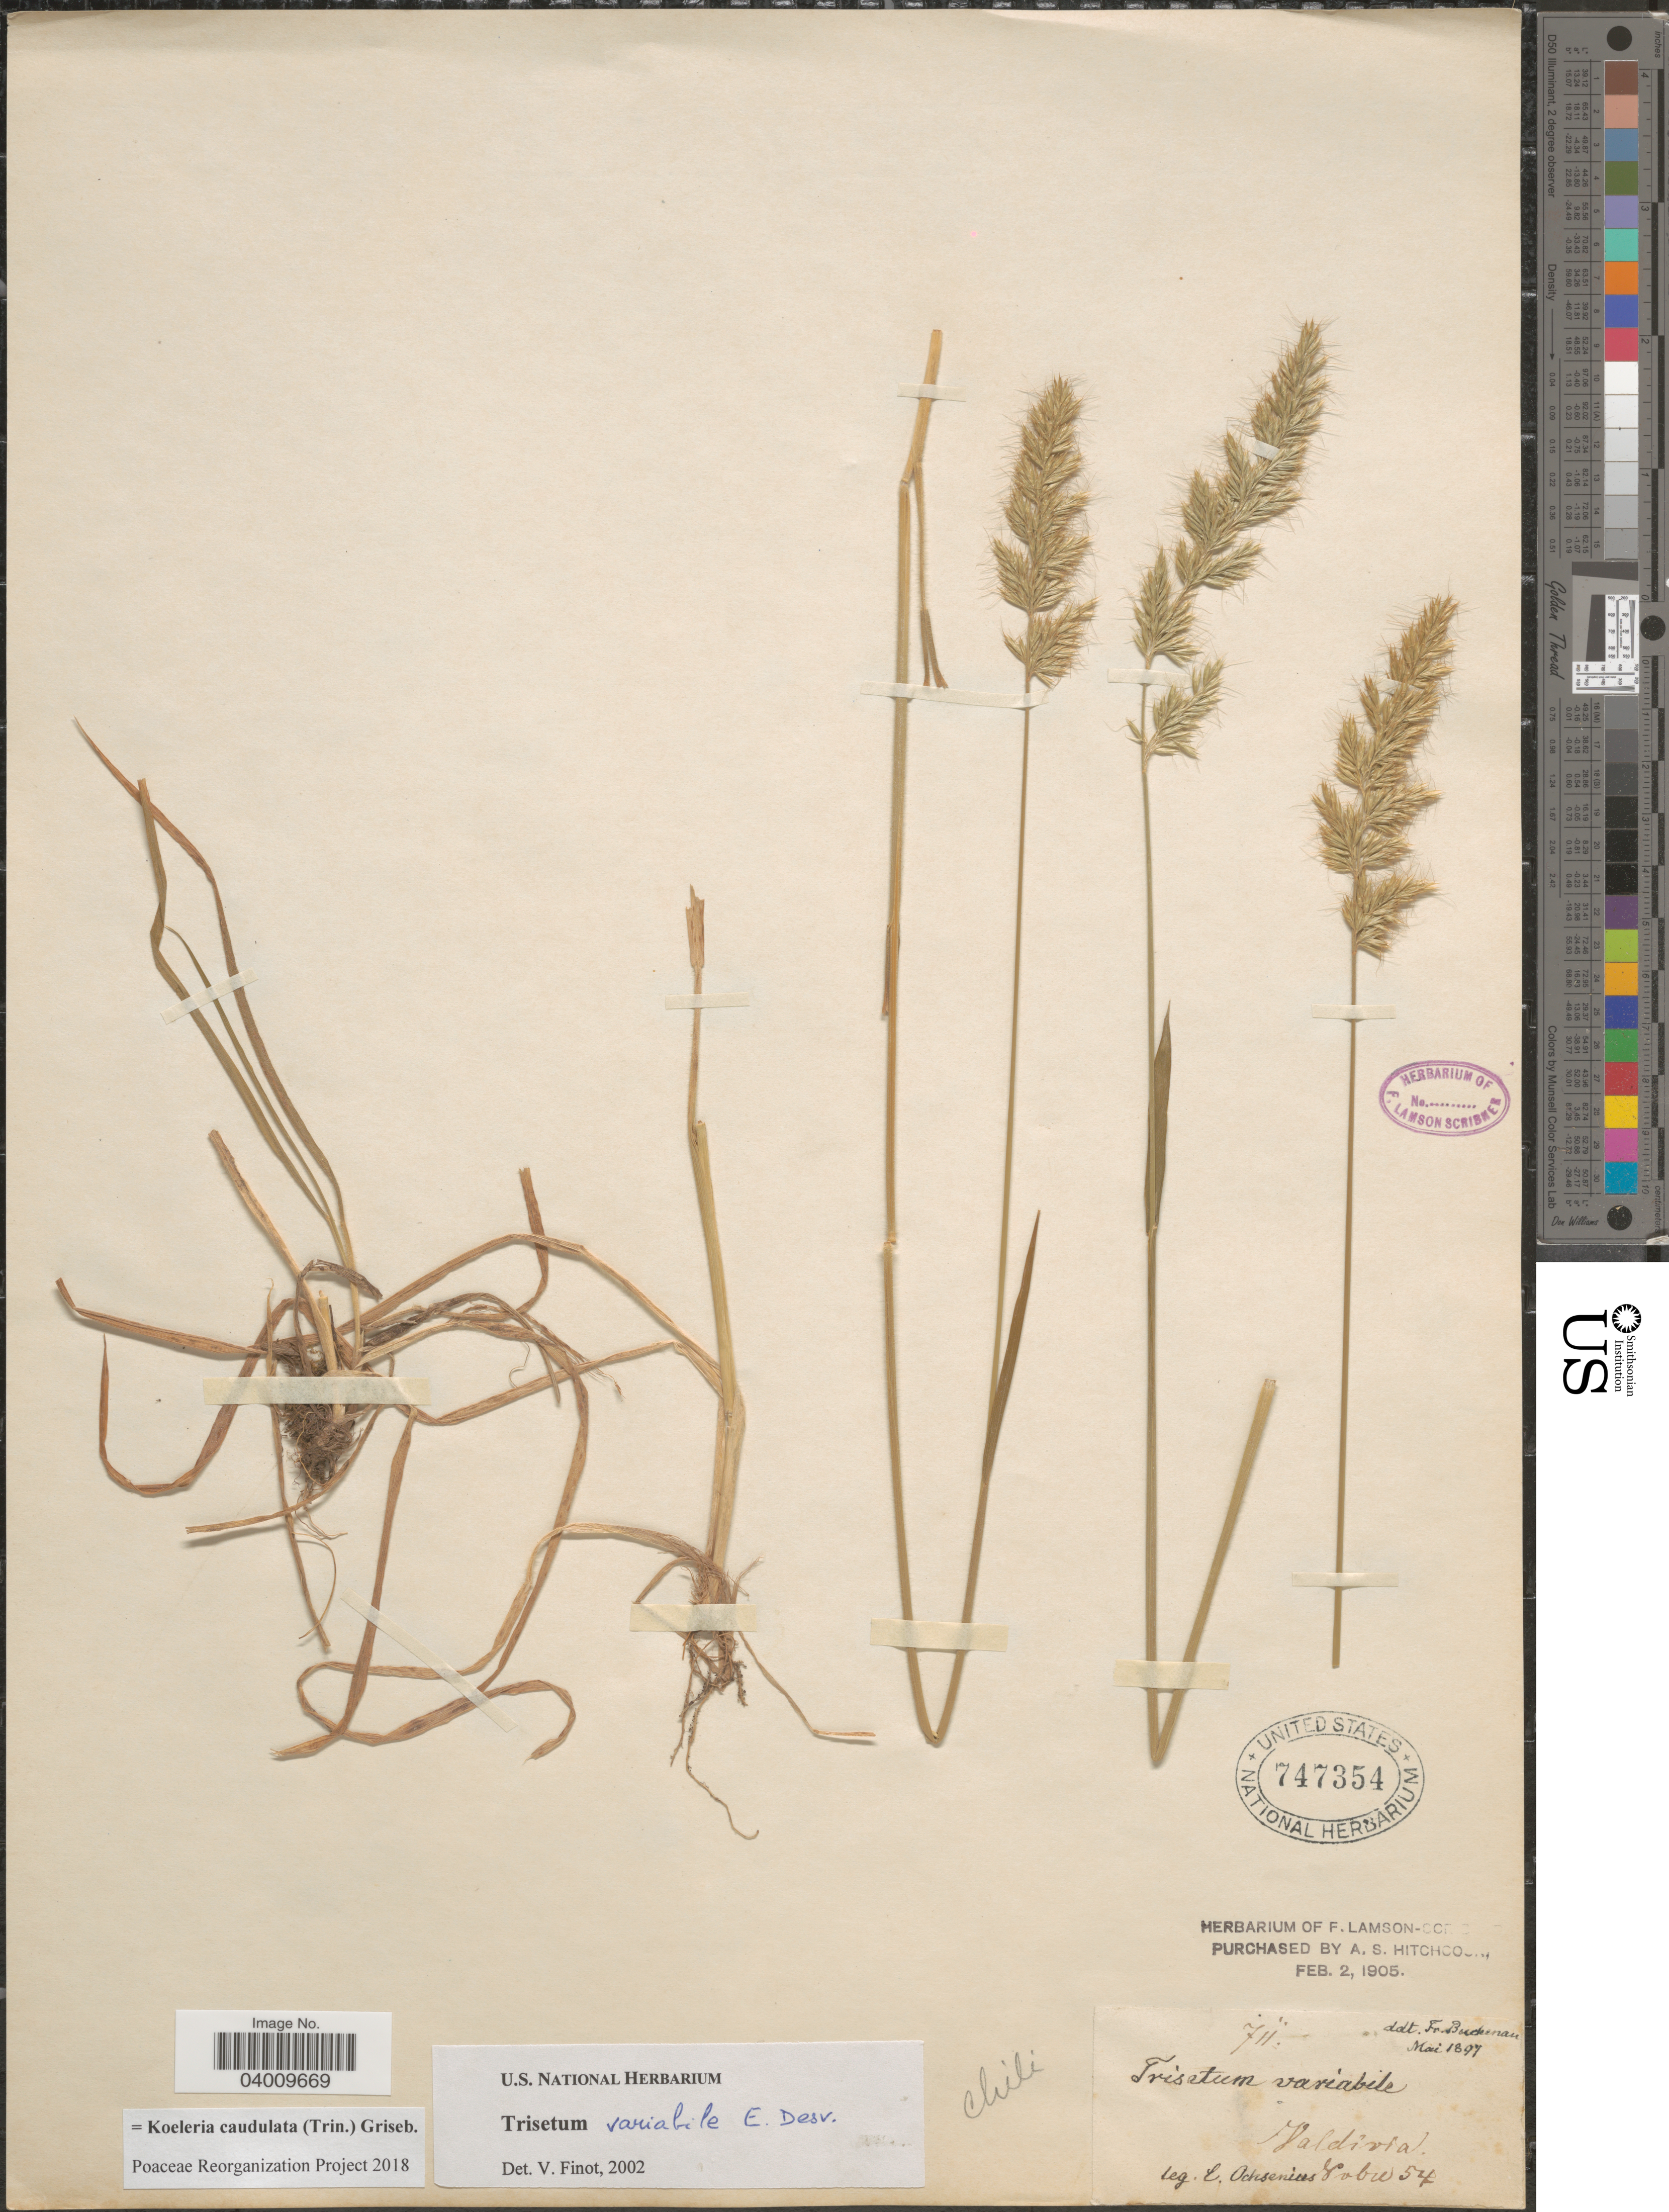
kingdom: Plantae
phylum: Tracheophyta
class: Liliopsida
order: Poales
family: Poaceae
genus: Koeleria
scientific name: Koeleria caudulata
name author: (Trin.) Griseb.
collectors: C. Ochsenius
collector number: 711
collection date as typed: Transcribed d/m/y: 8/10/54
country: Chile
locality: Valdivia.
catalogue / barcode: US 747354